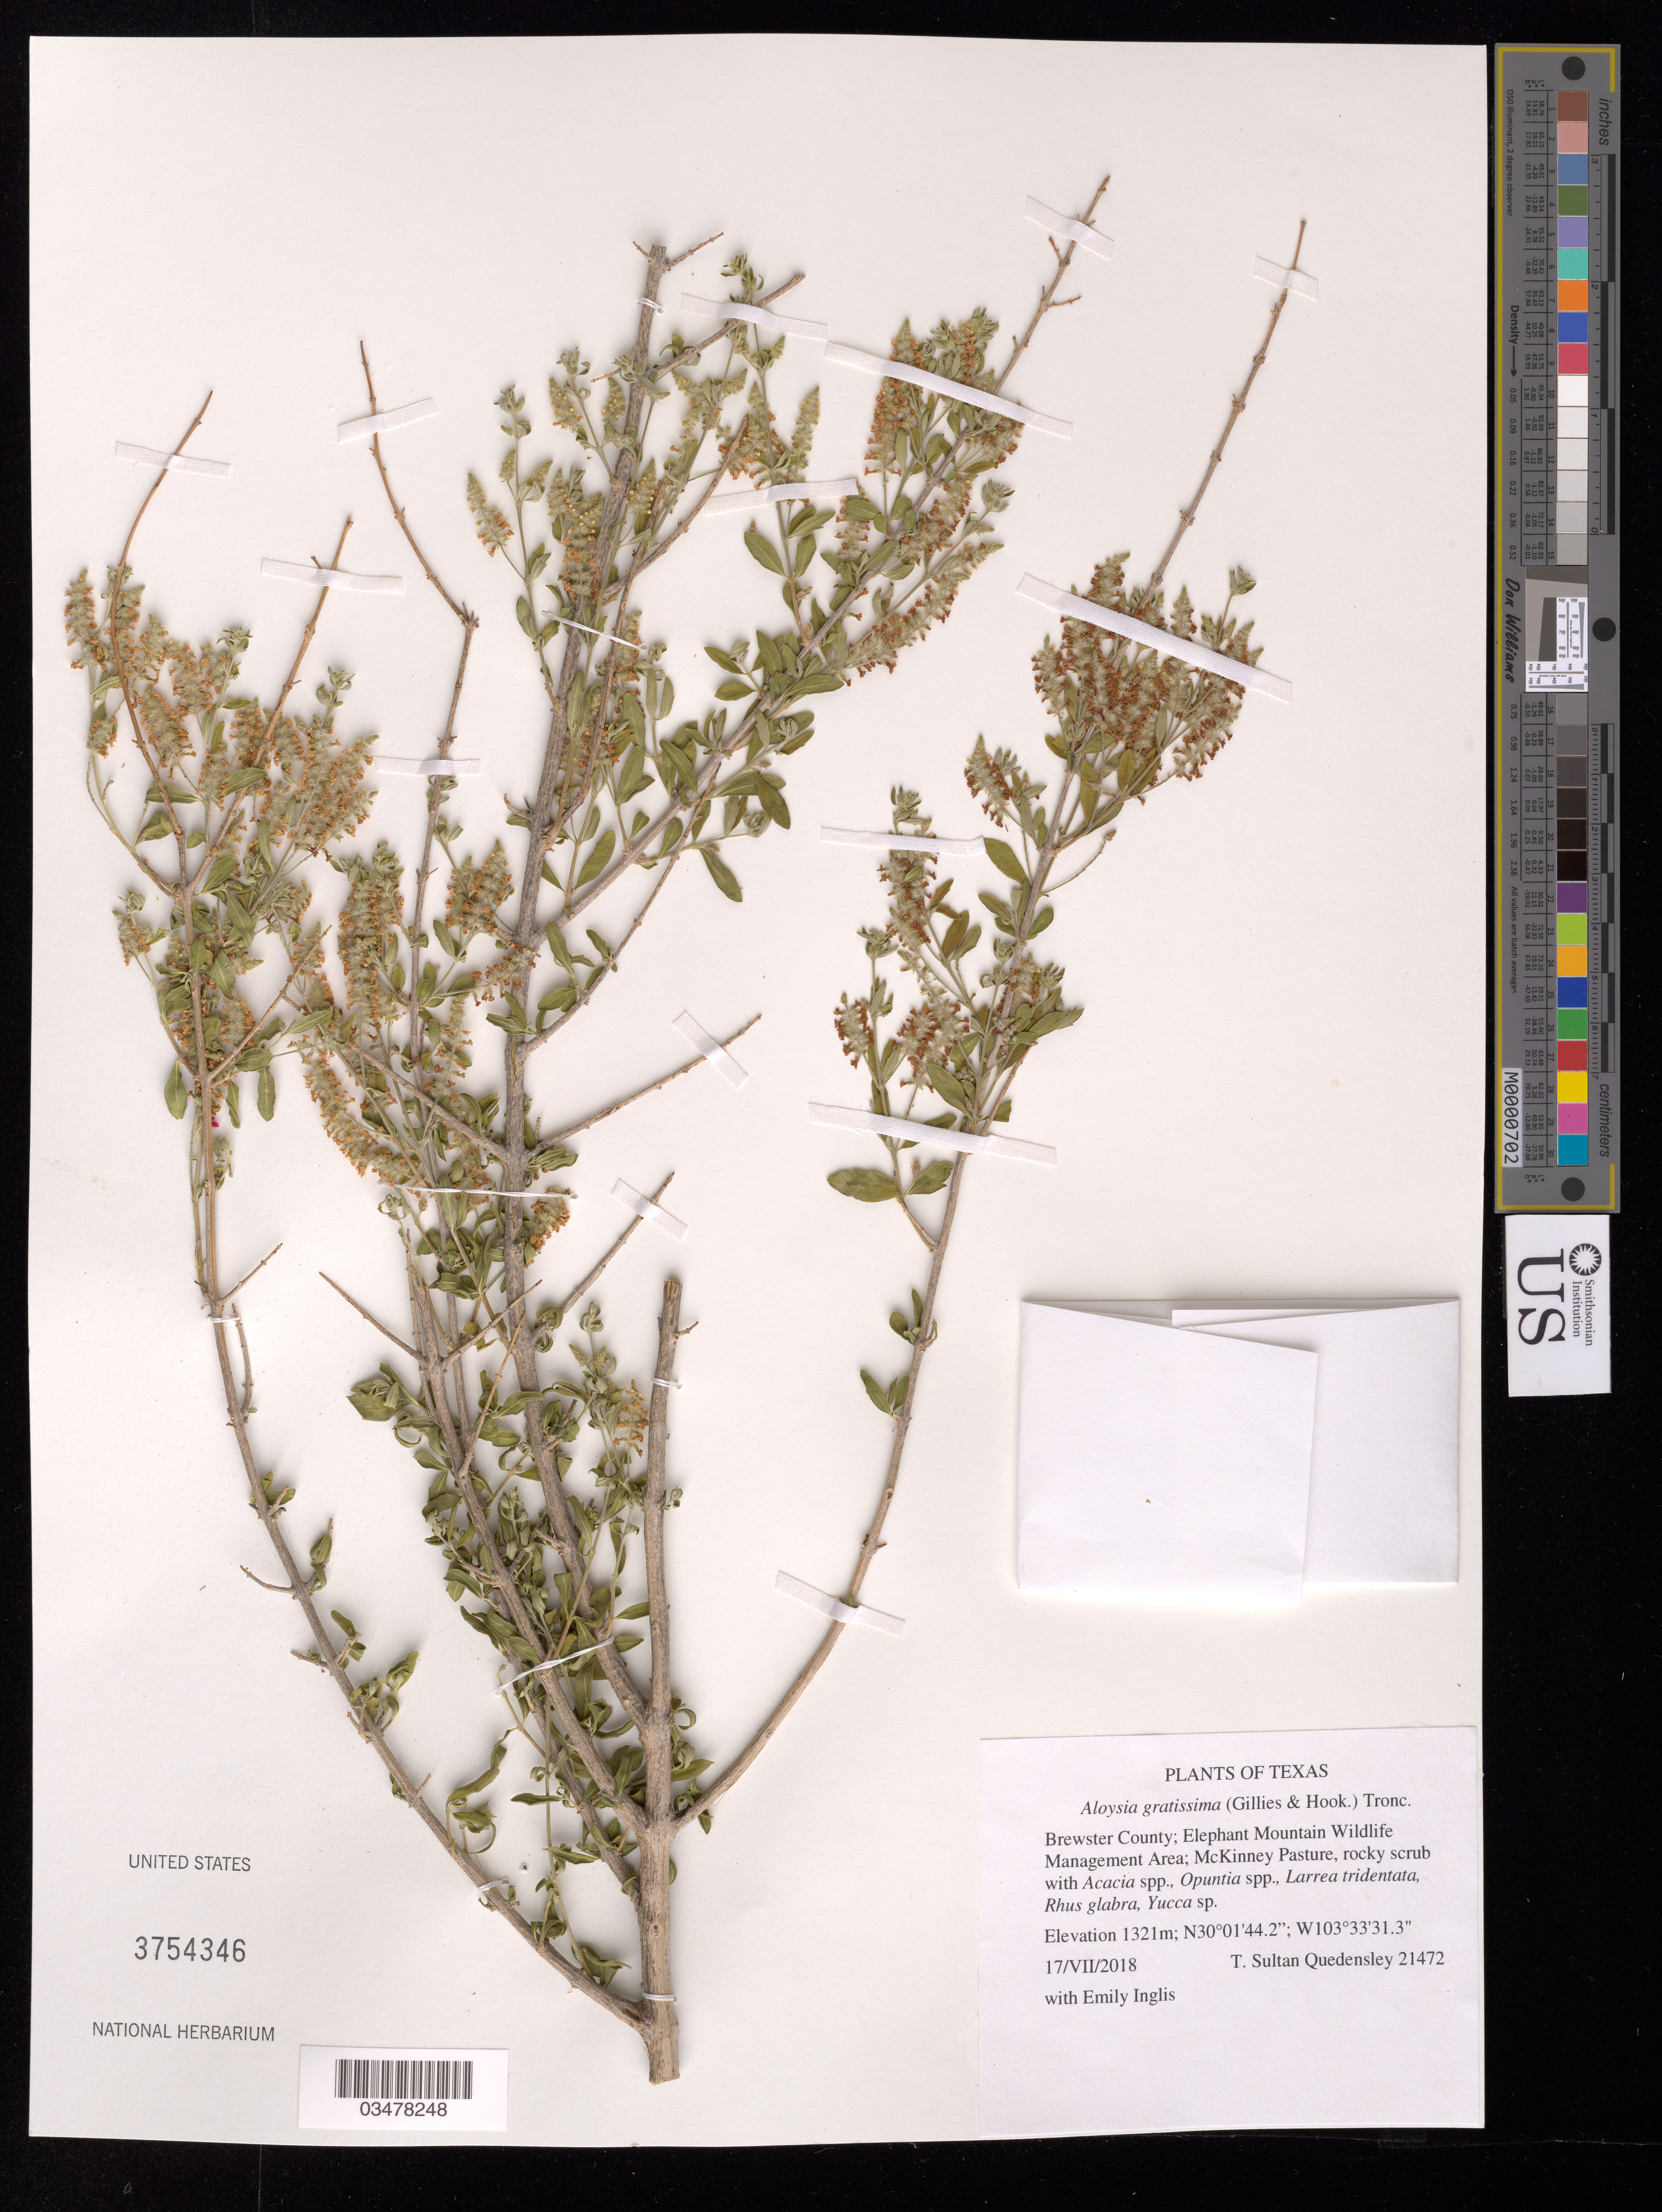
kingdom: Plantae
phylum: Tracheophyta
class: Magnoliopsida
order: Lamiales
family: Verbenaceae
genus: Aloysia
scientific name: Aloysia gratissima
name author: (Gillies & Hook.) Tronc.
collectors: T. S. Quedensley & E. Inglis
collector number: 21472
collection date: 2018-07-17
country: United States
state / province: Texas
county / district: Brewster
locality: Elephant Mountain Wildlife Management Area. McKinney Pasture.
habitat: Rocky shrub. With Acacia sp., Opuntia sp., Larrea tridentata, Rhus glabra, Yucca sp.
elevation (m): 1321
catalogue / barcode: US 3754346